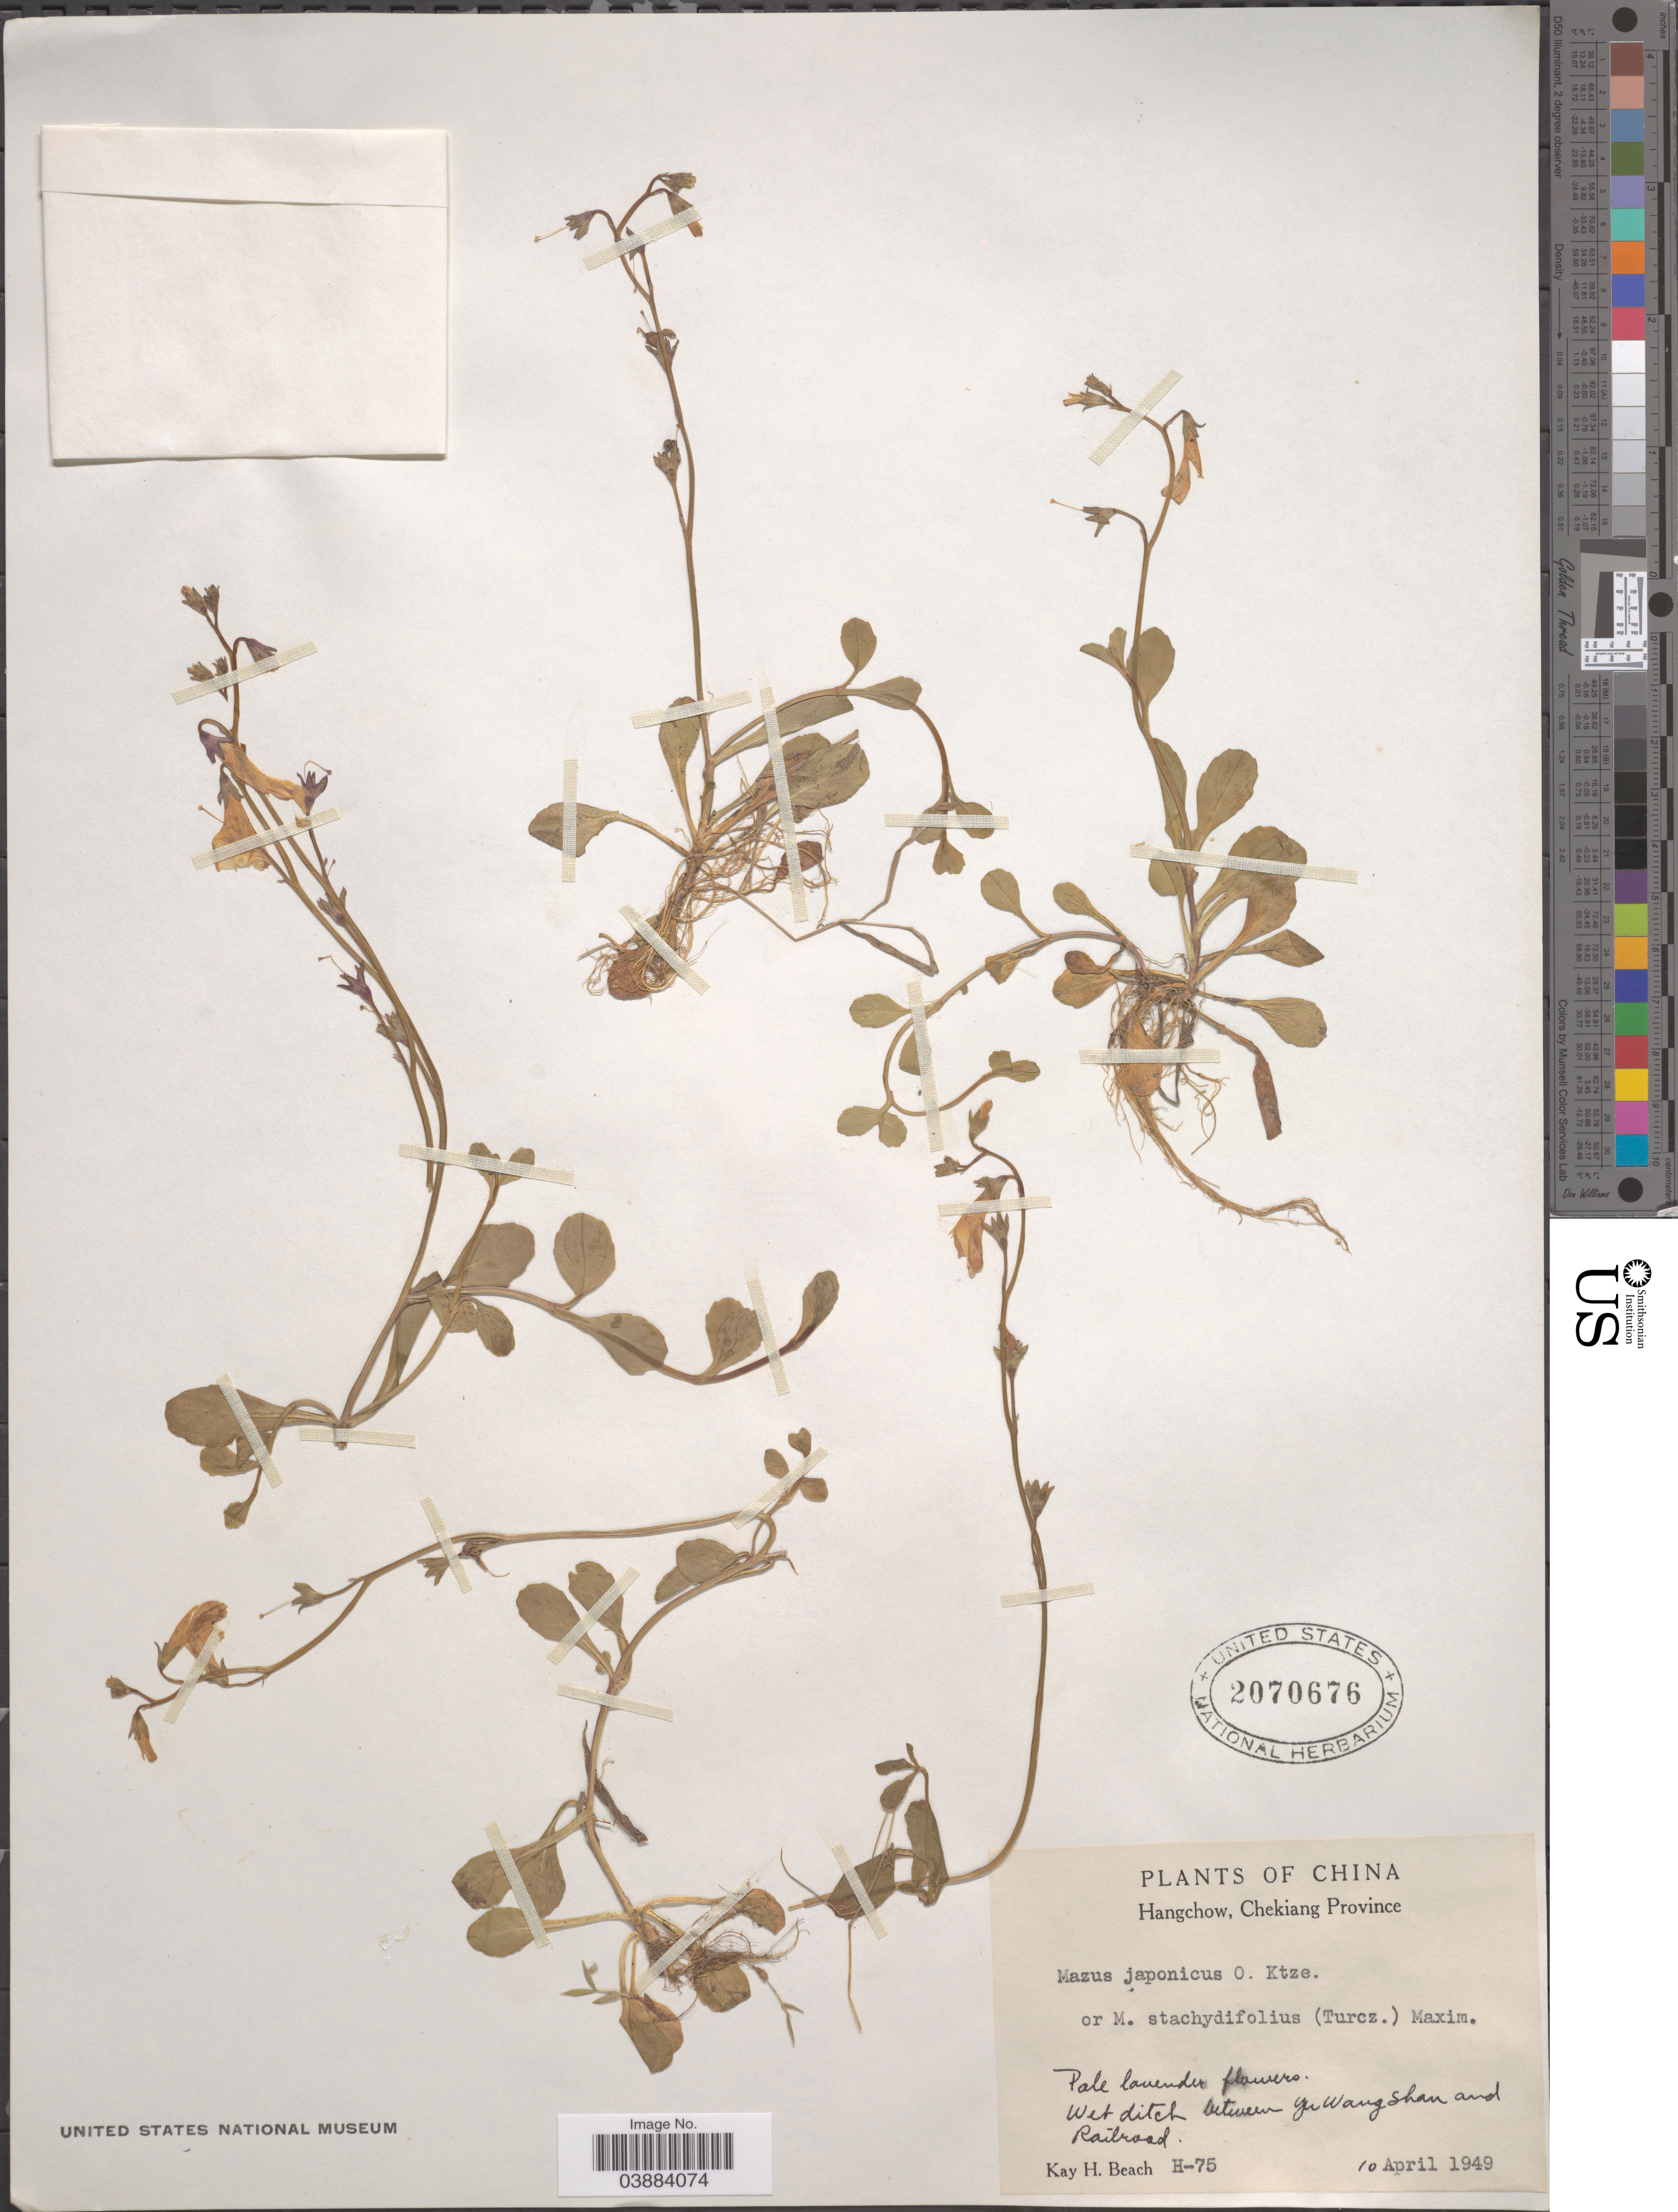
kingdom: Plantae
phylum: Tracheophyta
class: Magnoliopsida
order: Lamiales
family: Mazaceae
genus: Mazus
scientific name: Mazus japonicus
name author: (Thunb.) Kuntze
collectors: K. H. Beach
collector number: H-75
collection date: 1949-04-10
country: China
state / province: Zhejiang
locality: Hangchow, Chekiang Province. Wet ditch between Yu Wang Shan and Railroad.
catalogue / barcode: US 2070676